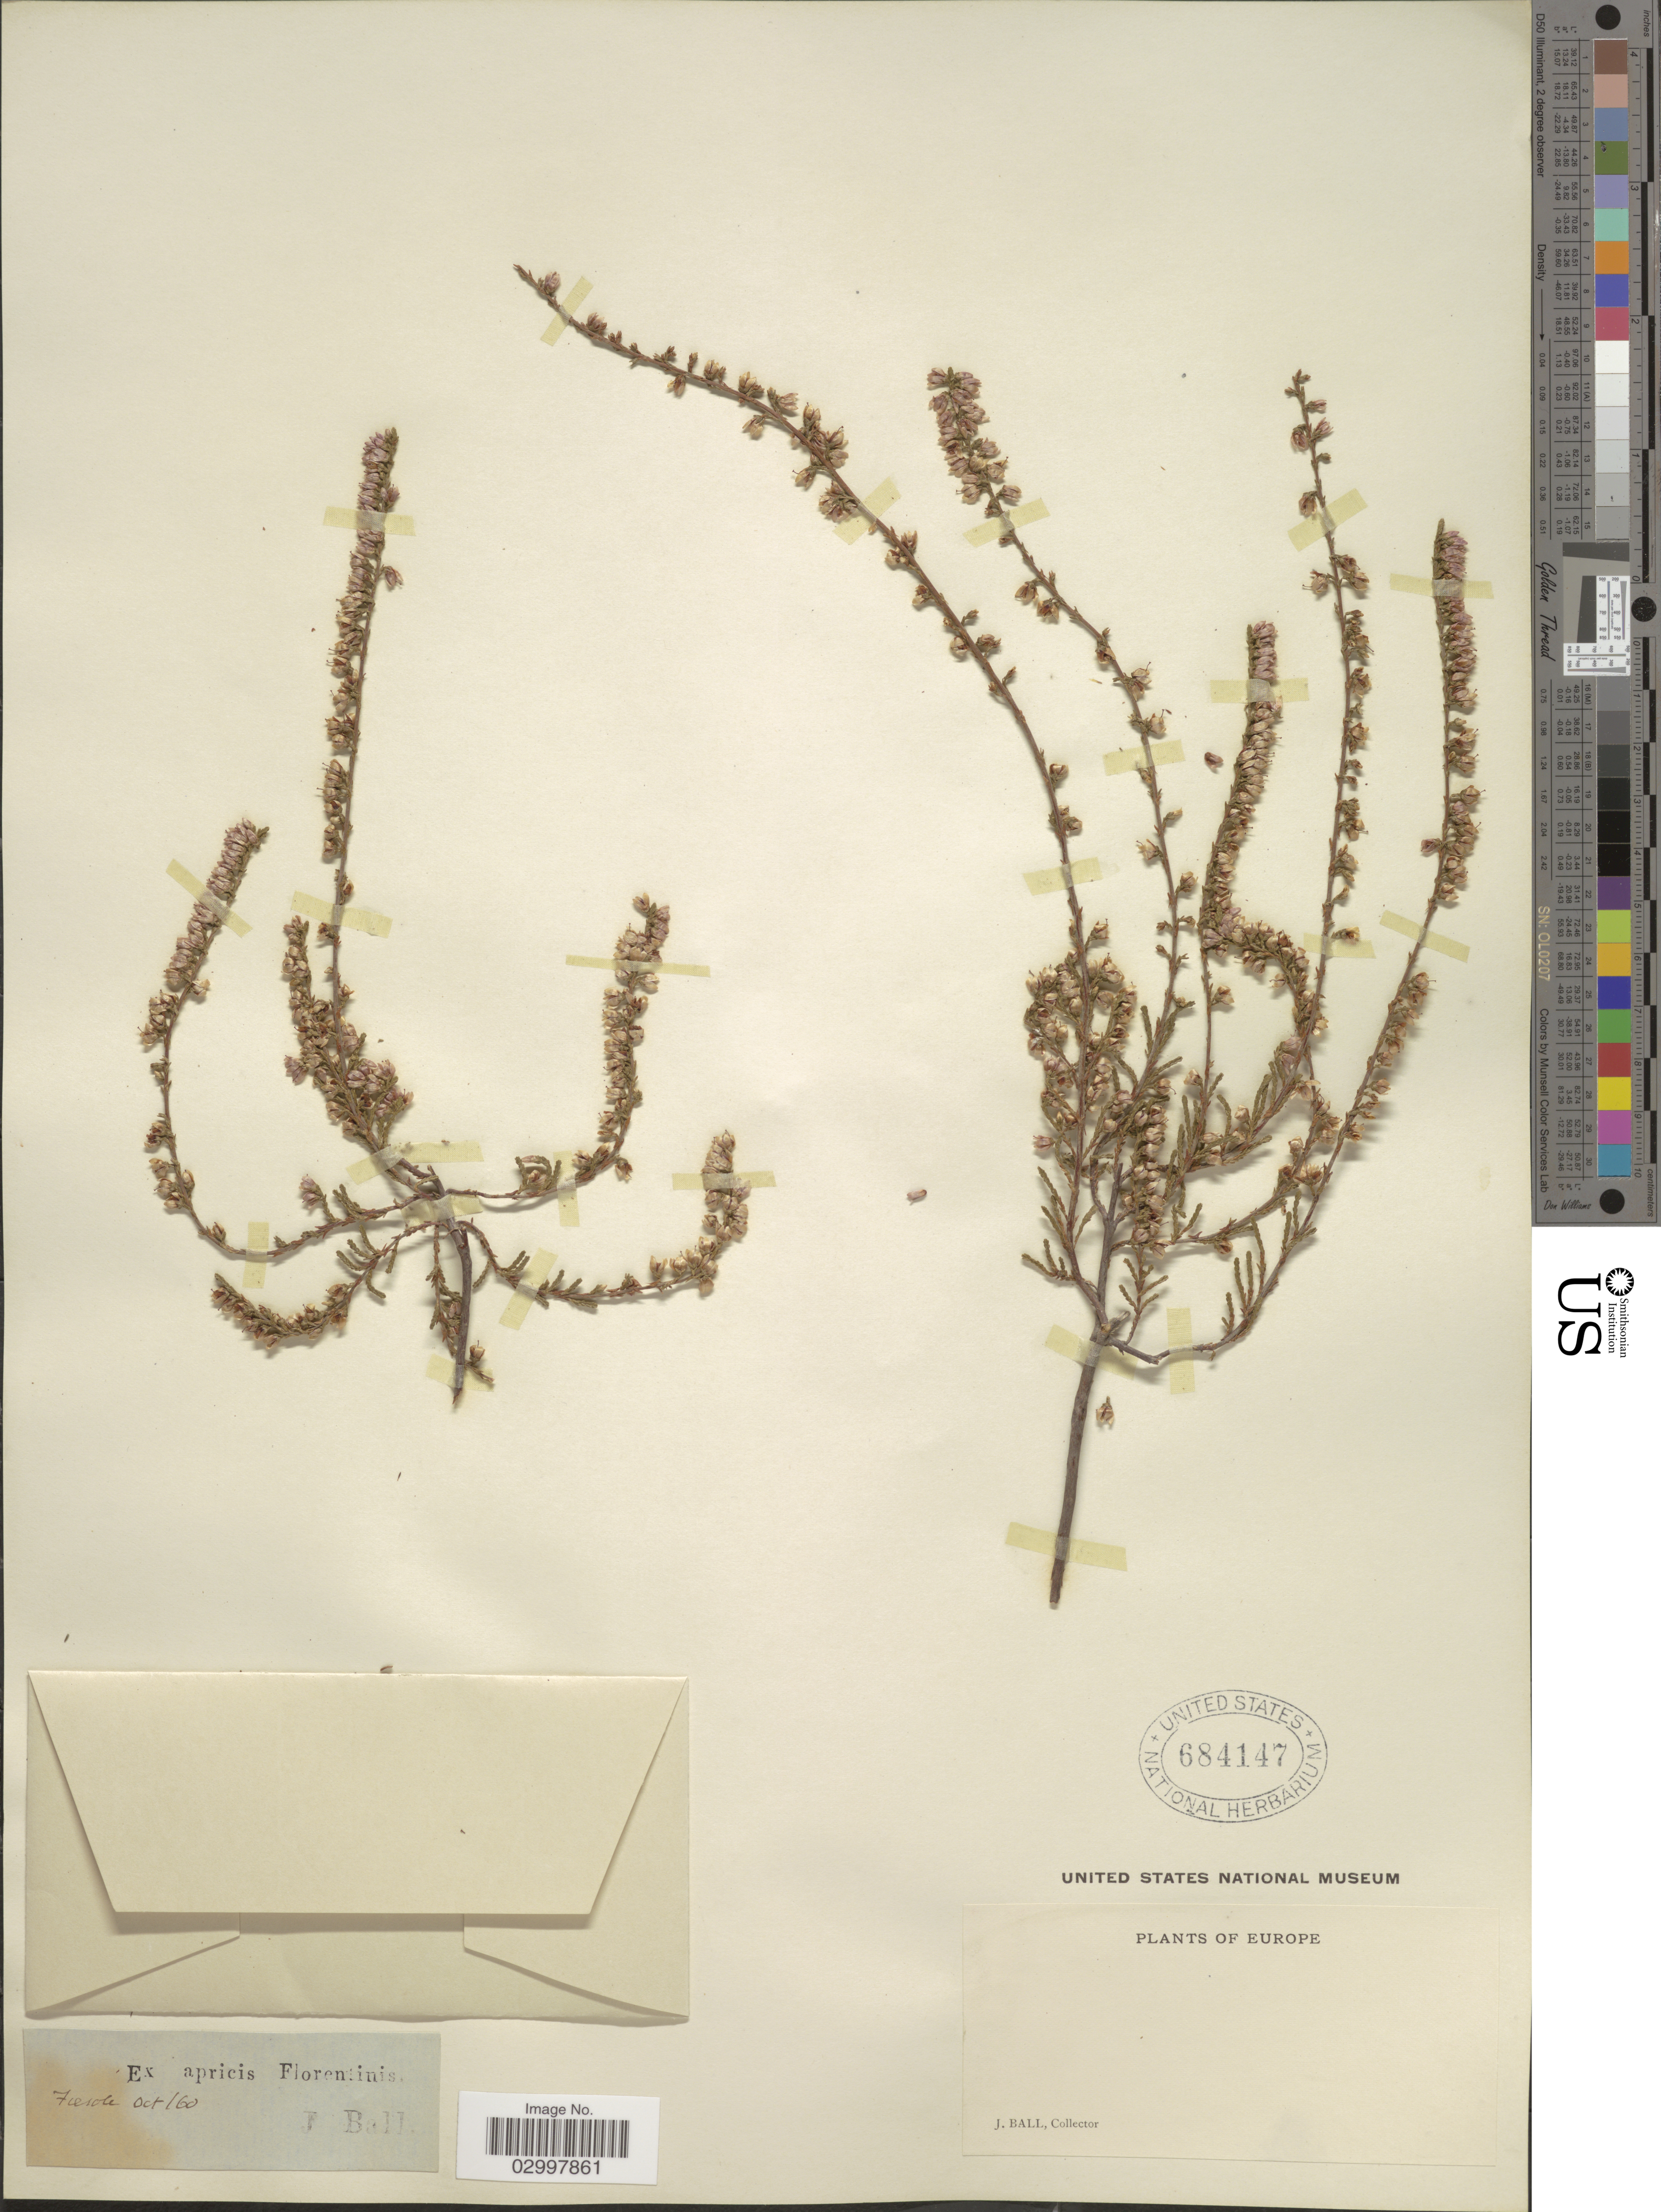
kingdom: Plantae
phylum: Tracheophyta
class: Magnoliopsida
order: Ericales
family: Ericaceae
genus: Erica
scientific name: Erica sp.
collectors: J. Ball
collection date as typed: Transcribed d/m/y: /10/60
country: Italy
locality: Florentinis. Fiesole.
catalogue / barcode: US 684147